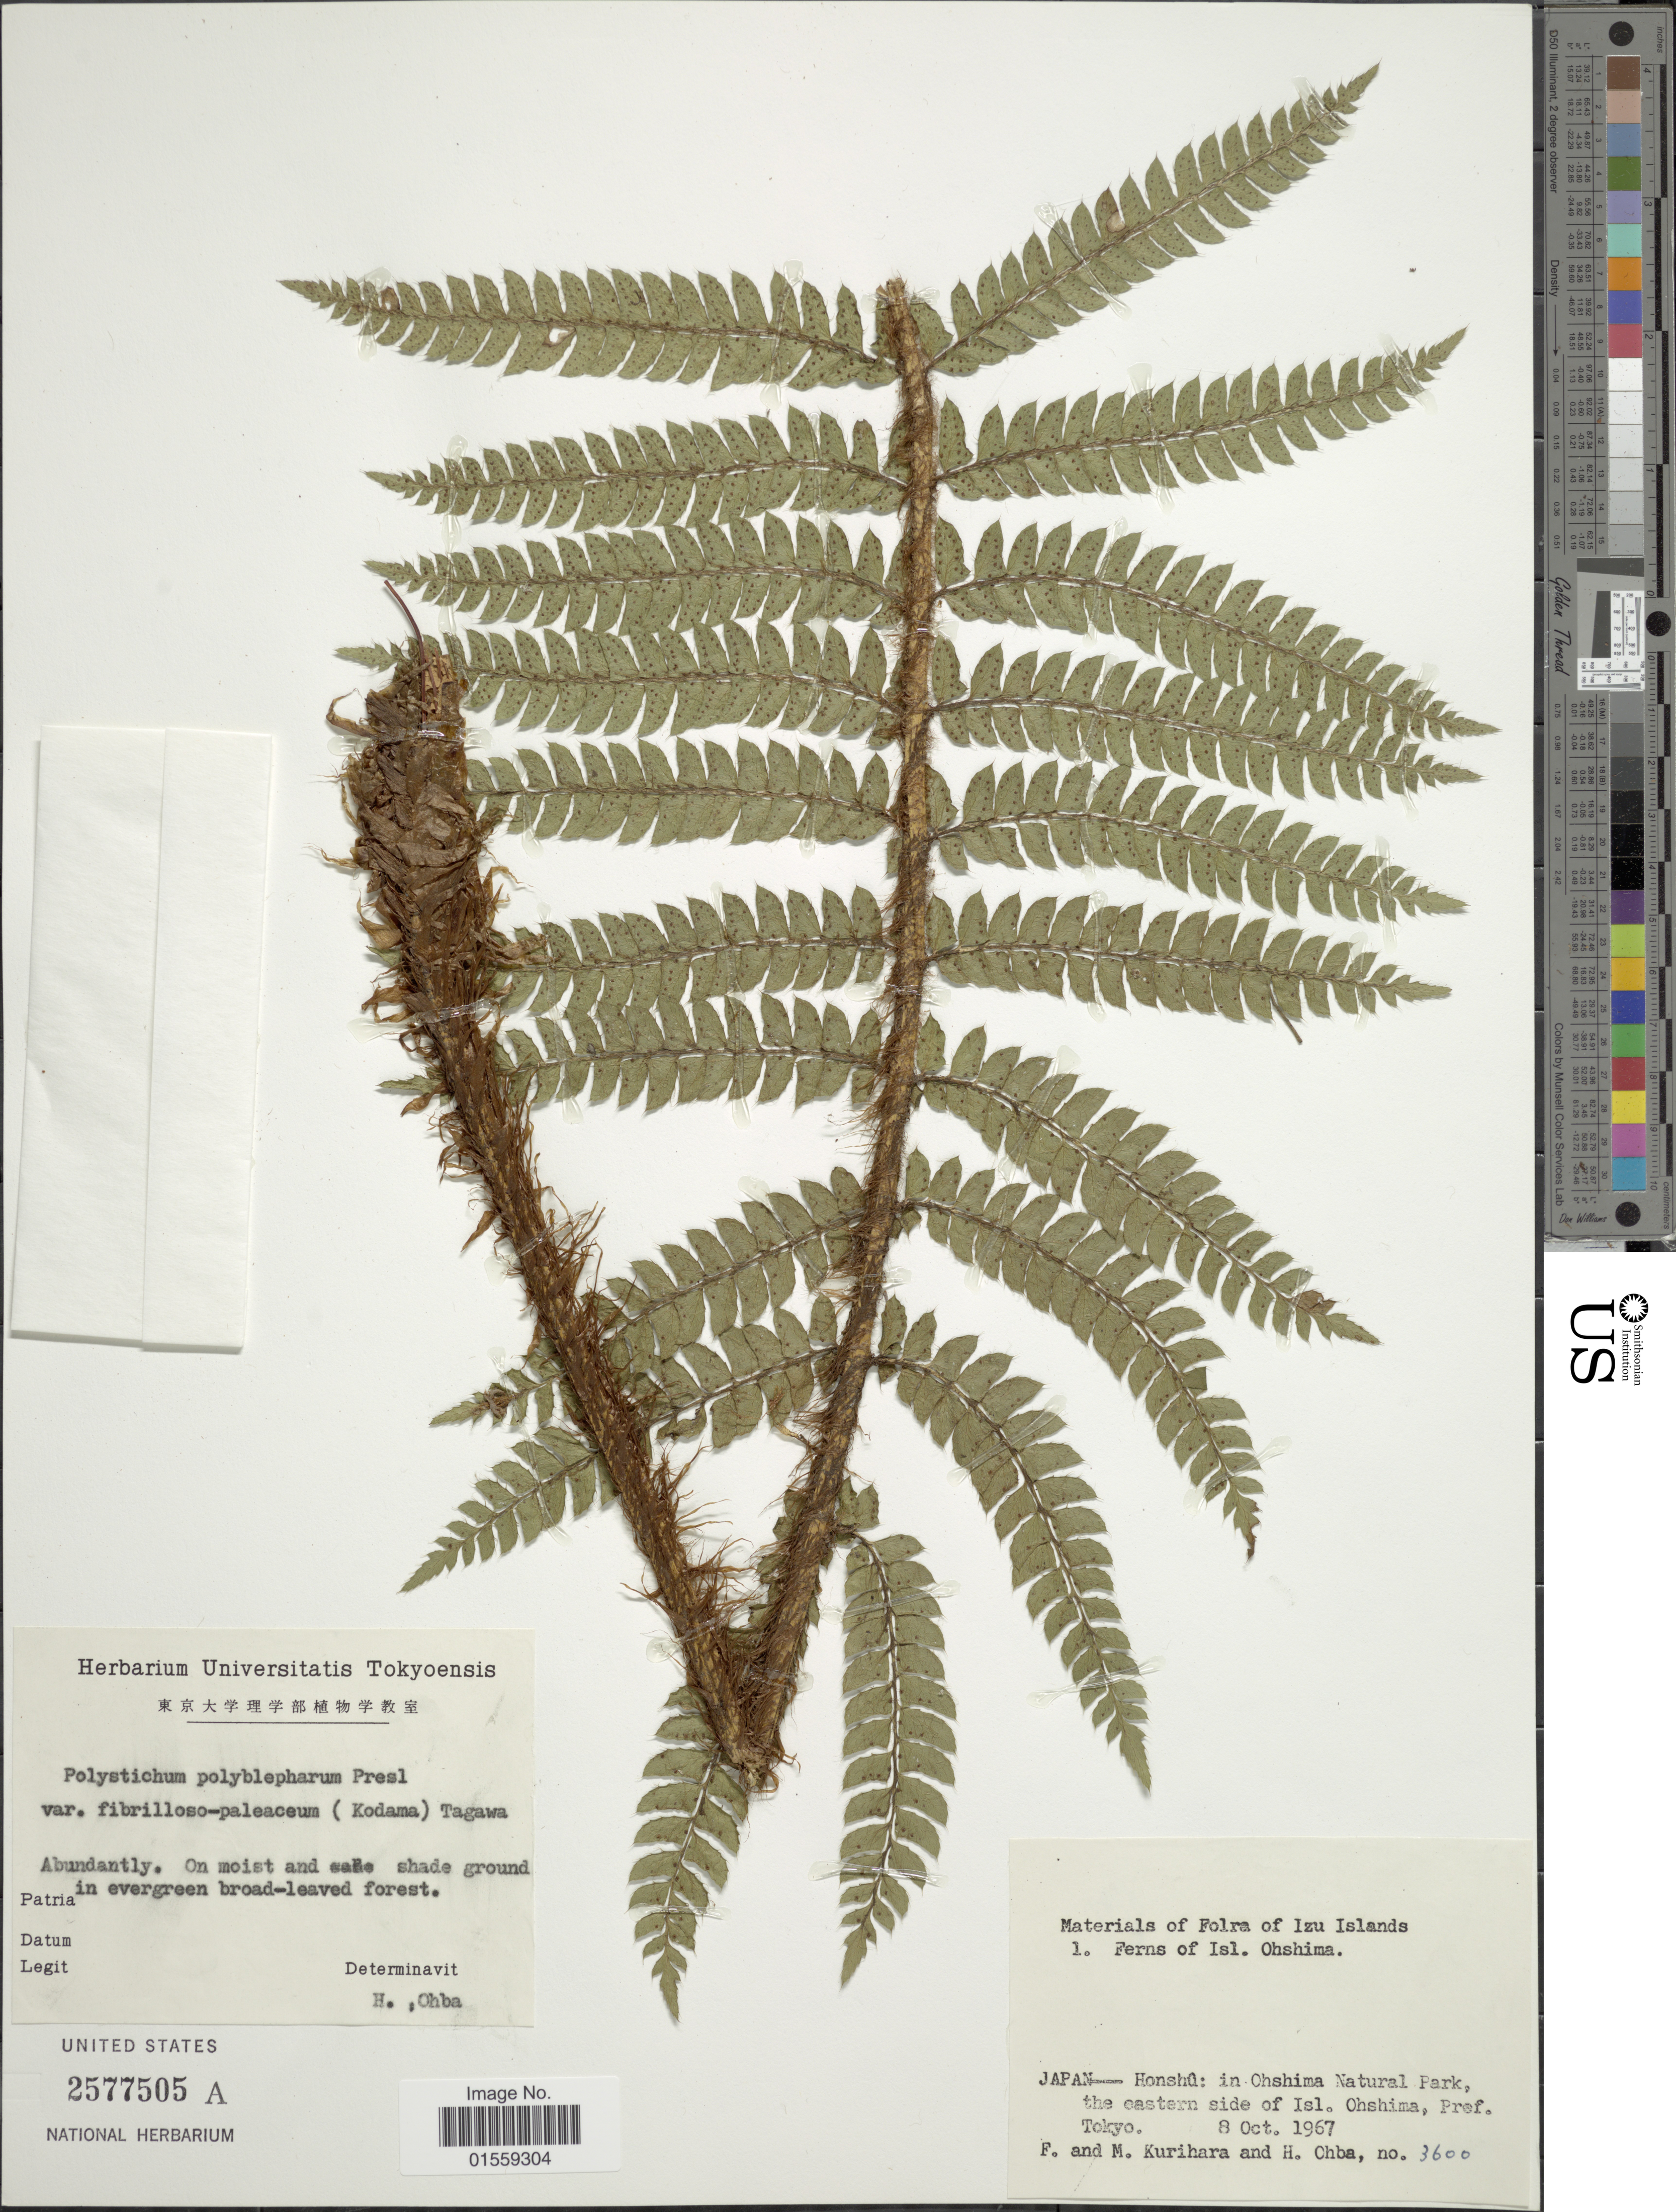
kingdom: Plantae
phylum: Tracheophyta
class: Polypodiopsida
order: Polypodiales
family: Dryopteridaceae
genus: Polystichum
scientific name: Polystichum polyblepharum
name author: (Roemer ex Kunze) C. Presl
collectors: F. Kurihara, M. Kurihara & H. Ohba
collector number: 3600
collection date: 1967-10-08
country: Japan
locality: Japan, Honshu:in Ohshima National Park, the eatsern side of Isl. Ohshima, Pref. Tokyo.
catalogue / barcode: US 2577505A